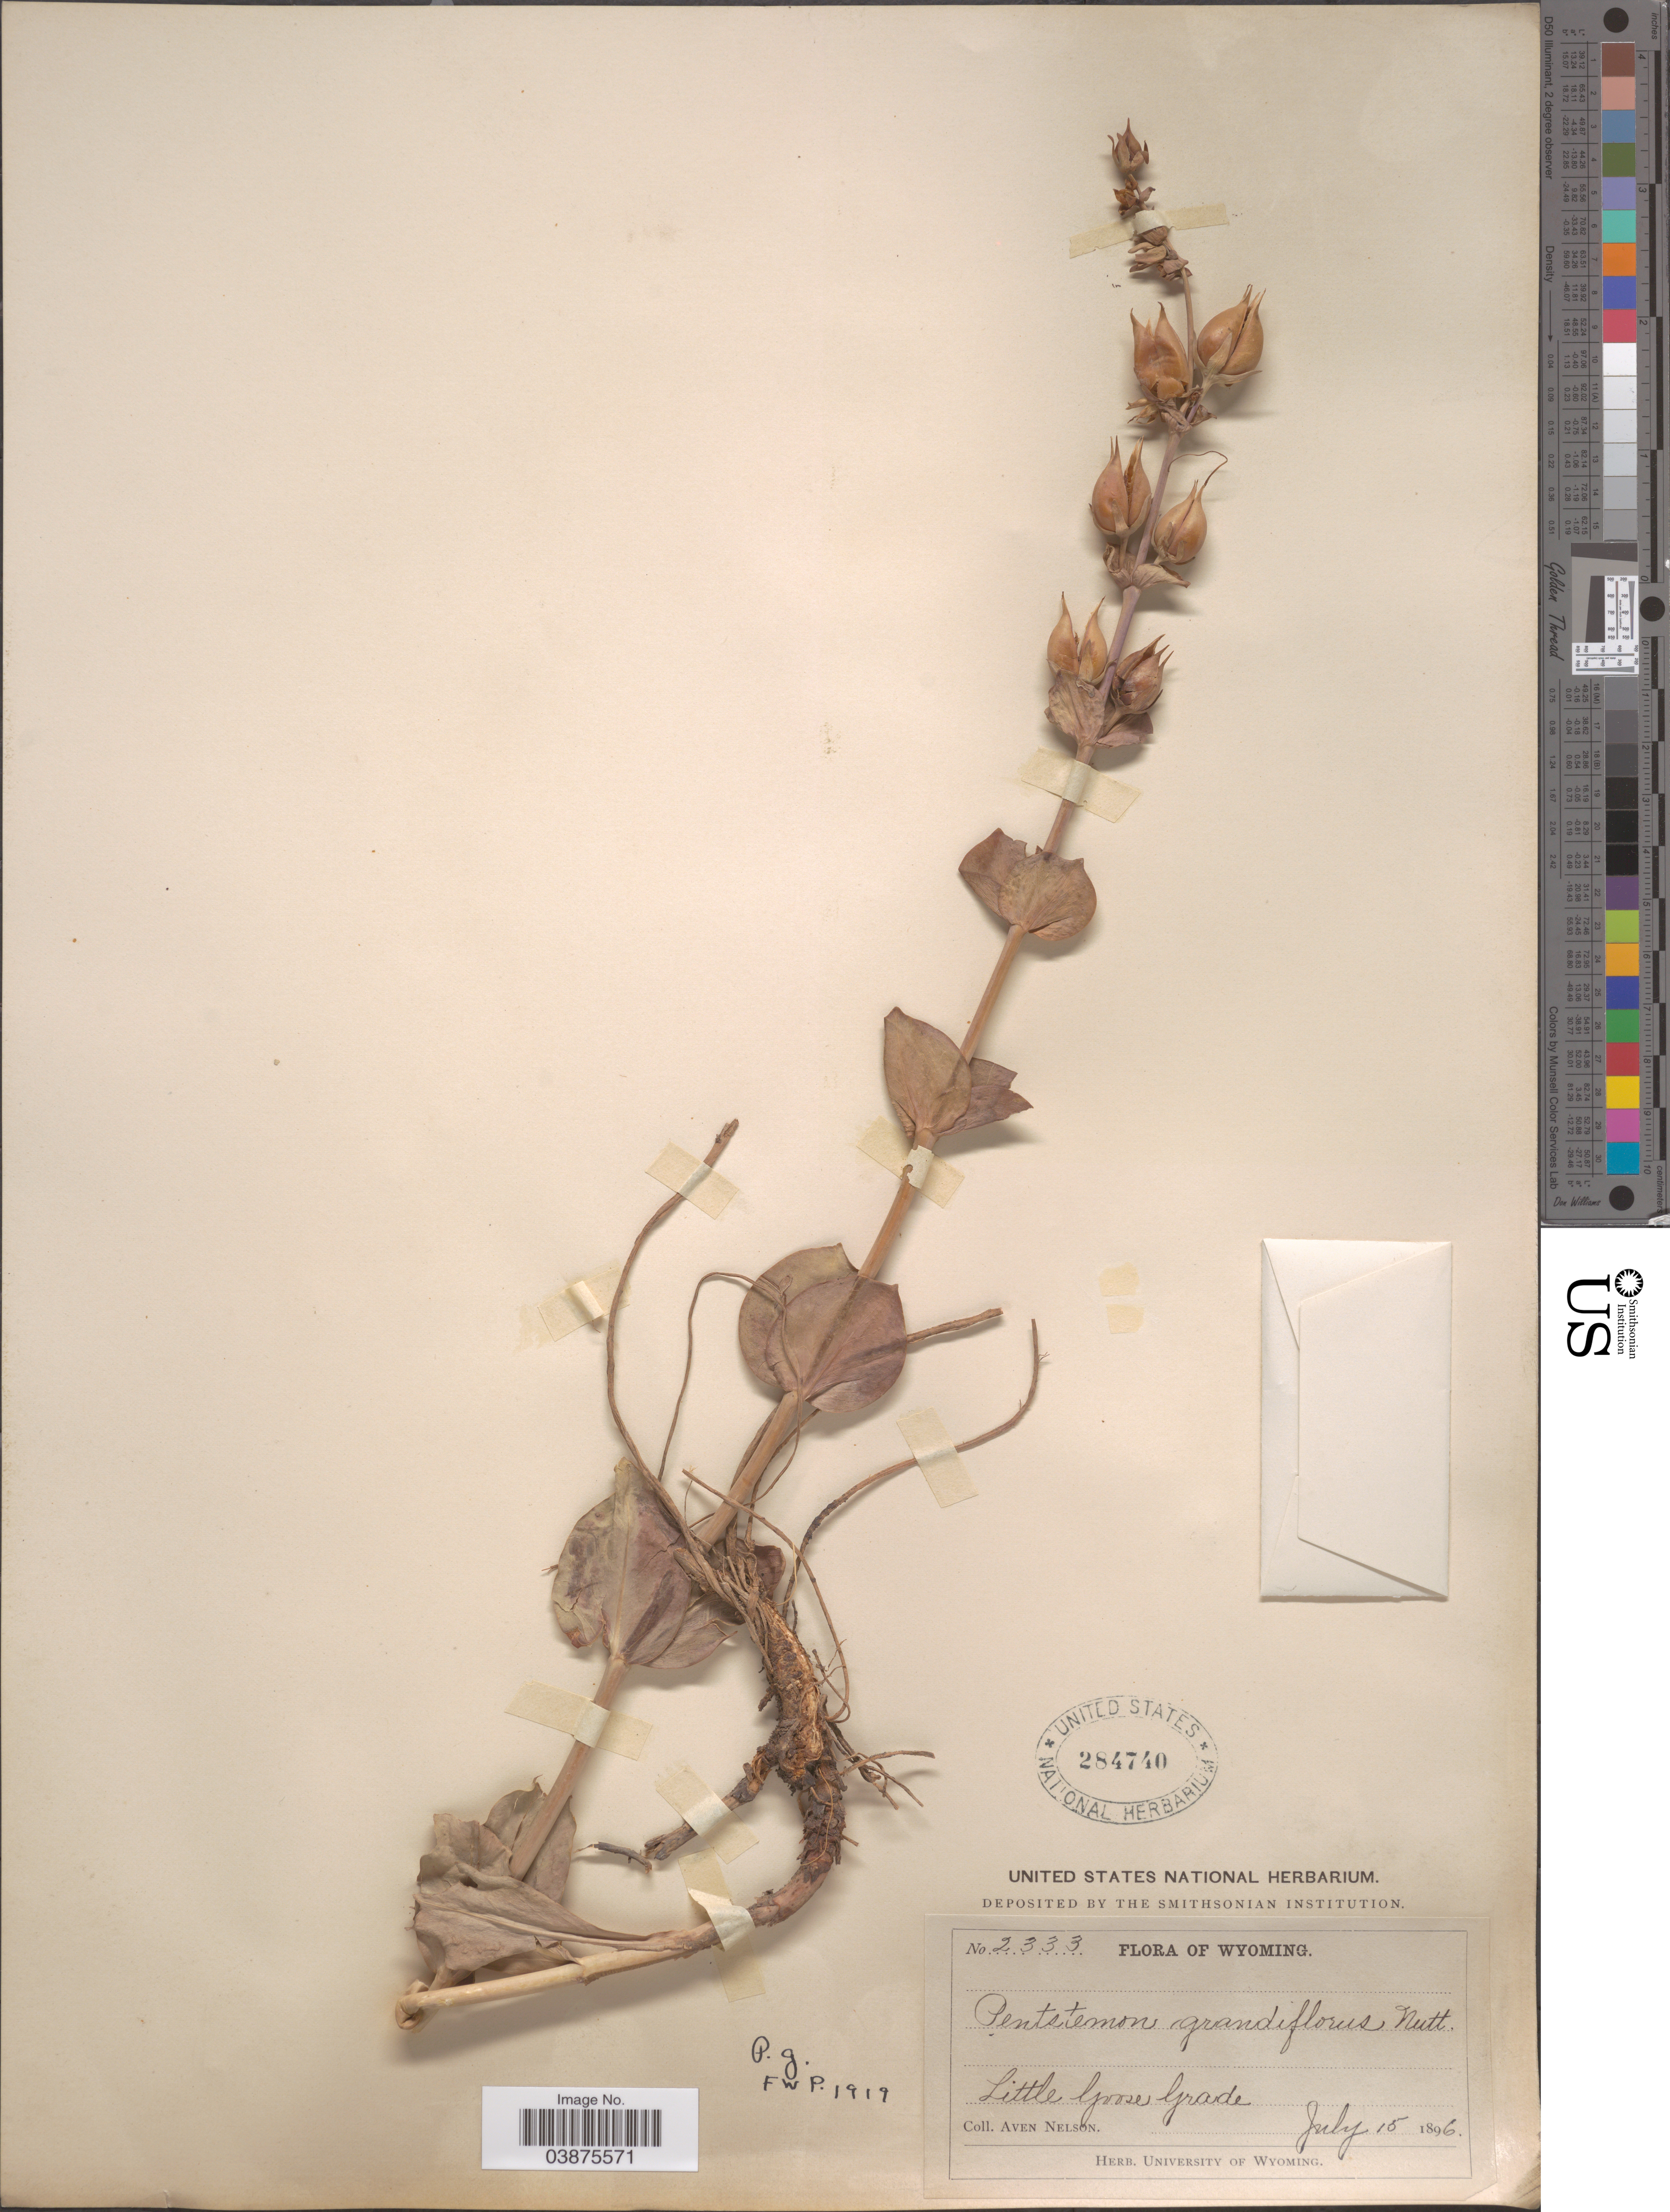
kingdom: Plantae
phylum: Tracheophyta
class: Magnoliopsida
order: Lamiales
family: Plantaginaceae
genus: Penstemon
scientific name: Penstemon grandiflorus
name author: Nutt.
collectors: A. Nelson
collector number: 2333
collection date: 1896-07-15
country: United States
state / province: Wyoming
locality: Little Goose Grade.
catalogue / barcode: US 284740